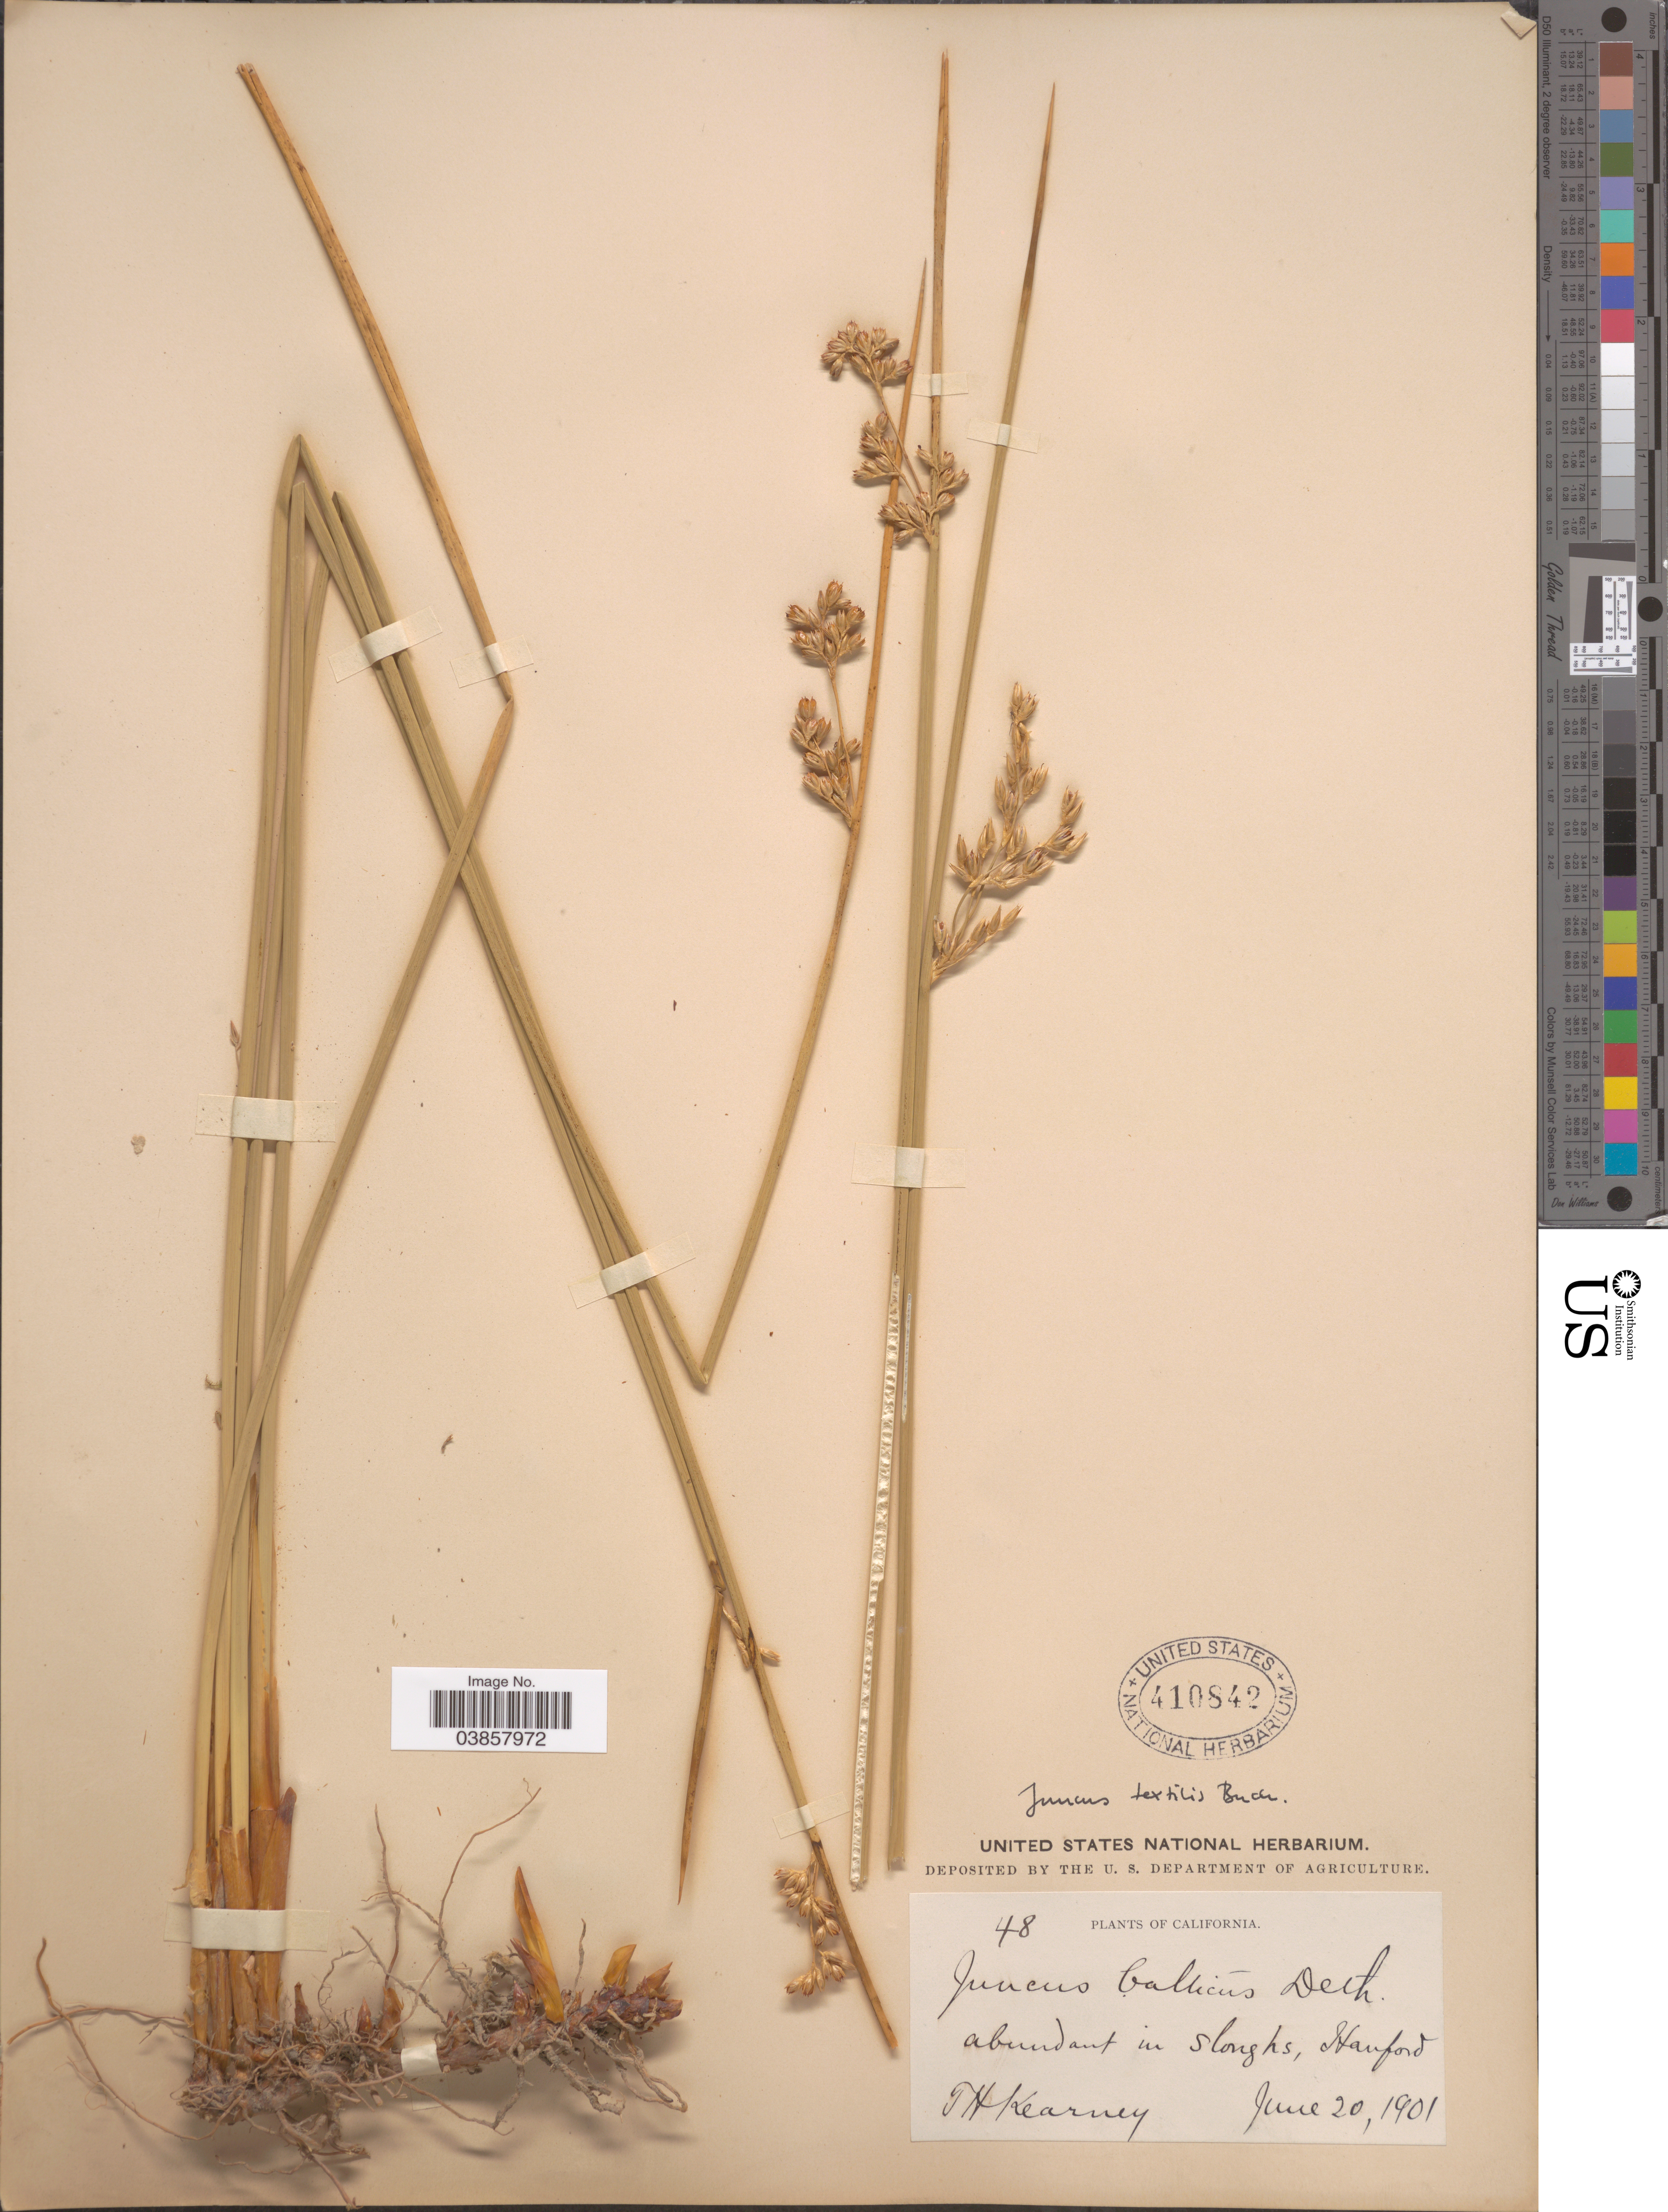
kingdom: Plantae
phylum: Tracheophyta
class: Liliopsida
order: Poales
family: Juncaceae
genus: Juncus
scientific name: Juncus textilis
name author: Buchenau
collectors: T. H. Kearney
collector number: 48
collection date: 1901-06-20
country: United States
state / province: California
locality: Abundant in sloughs, Hanford.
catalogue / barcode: US 410842